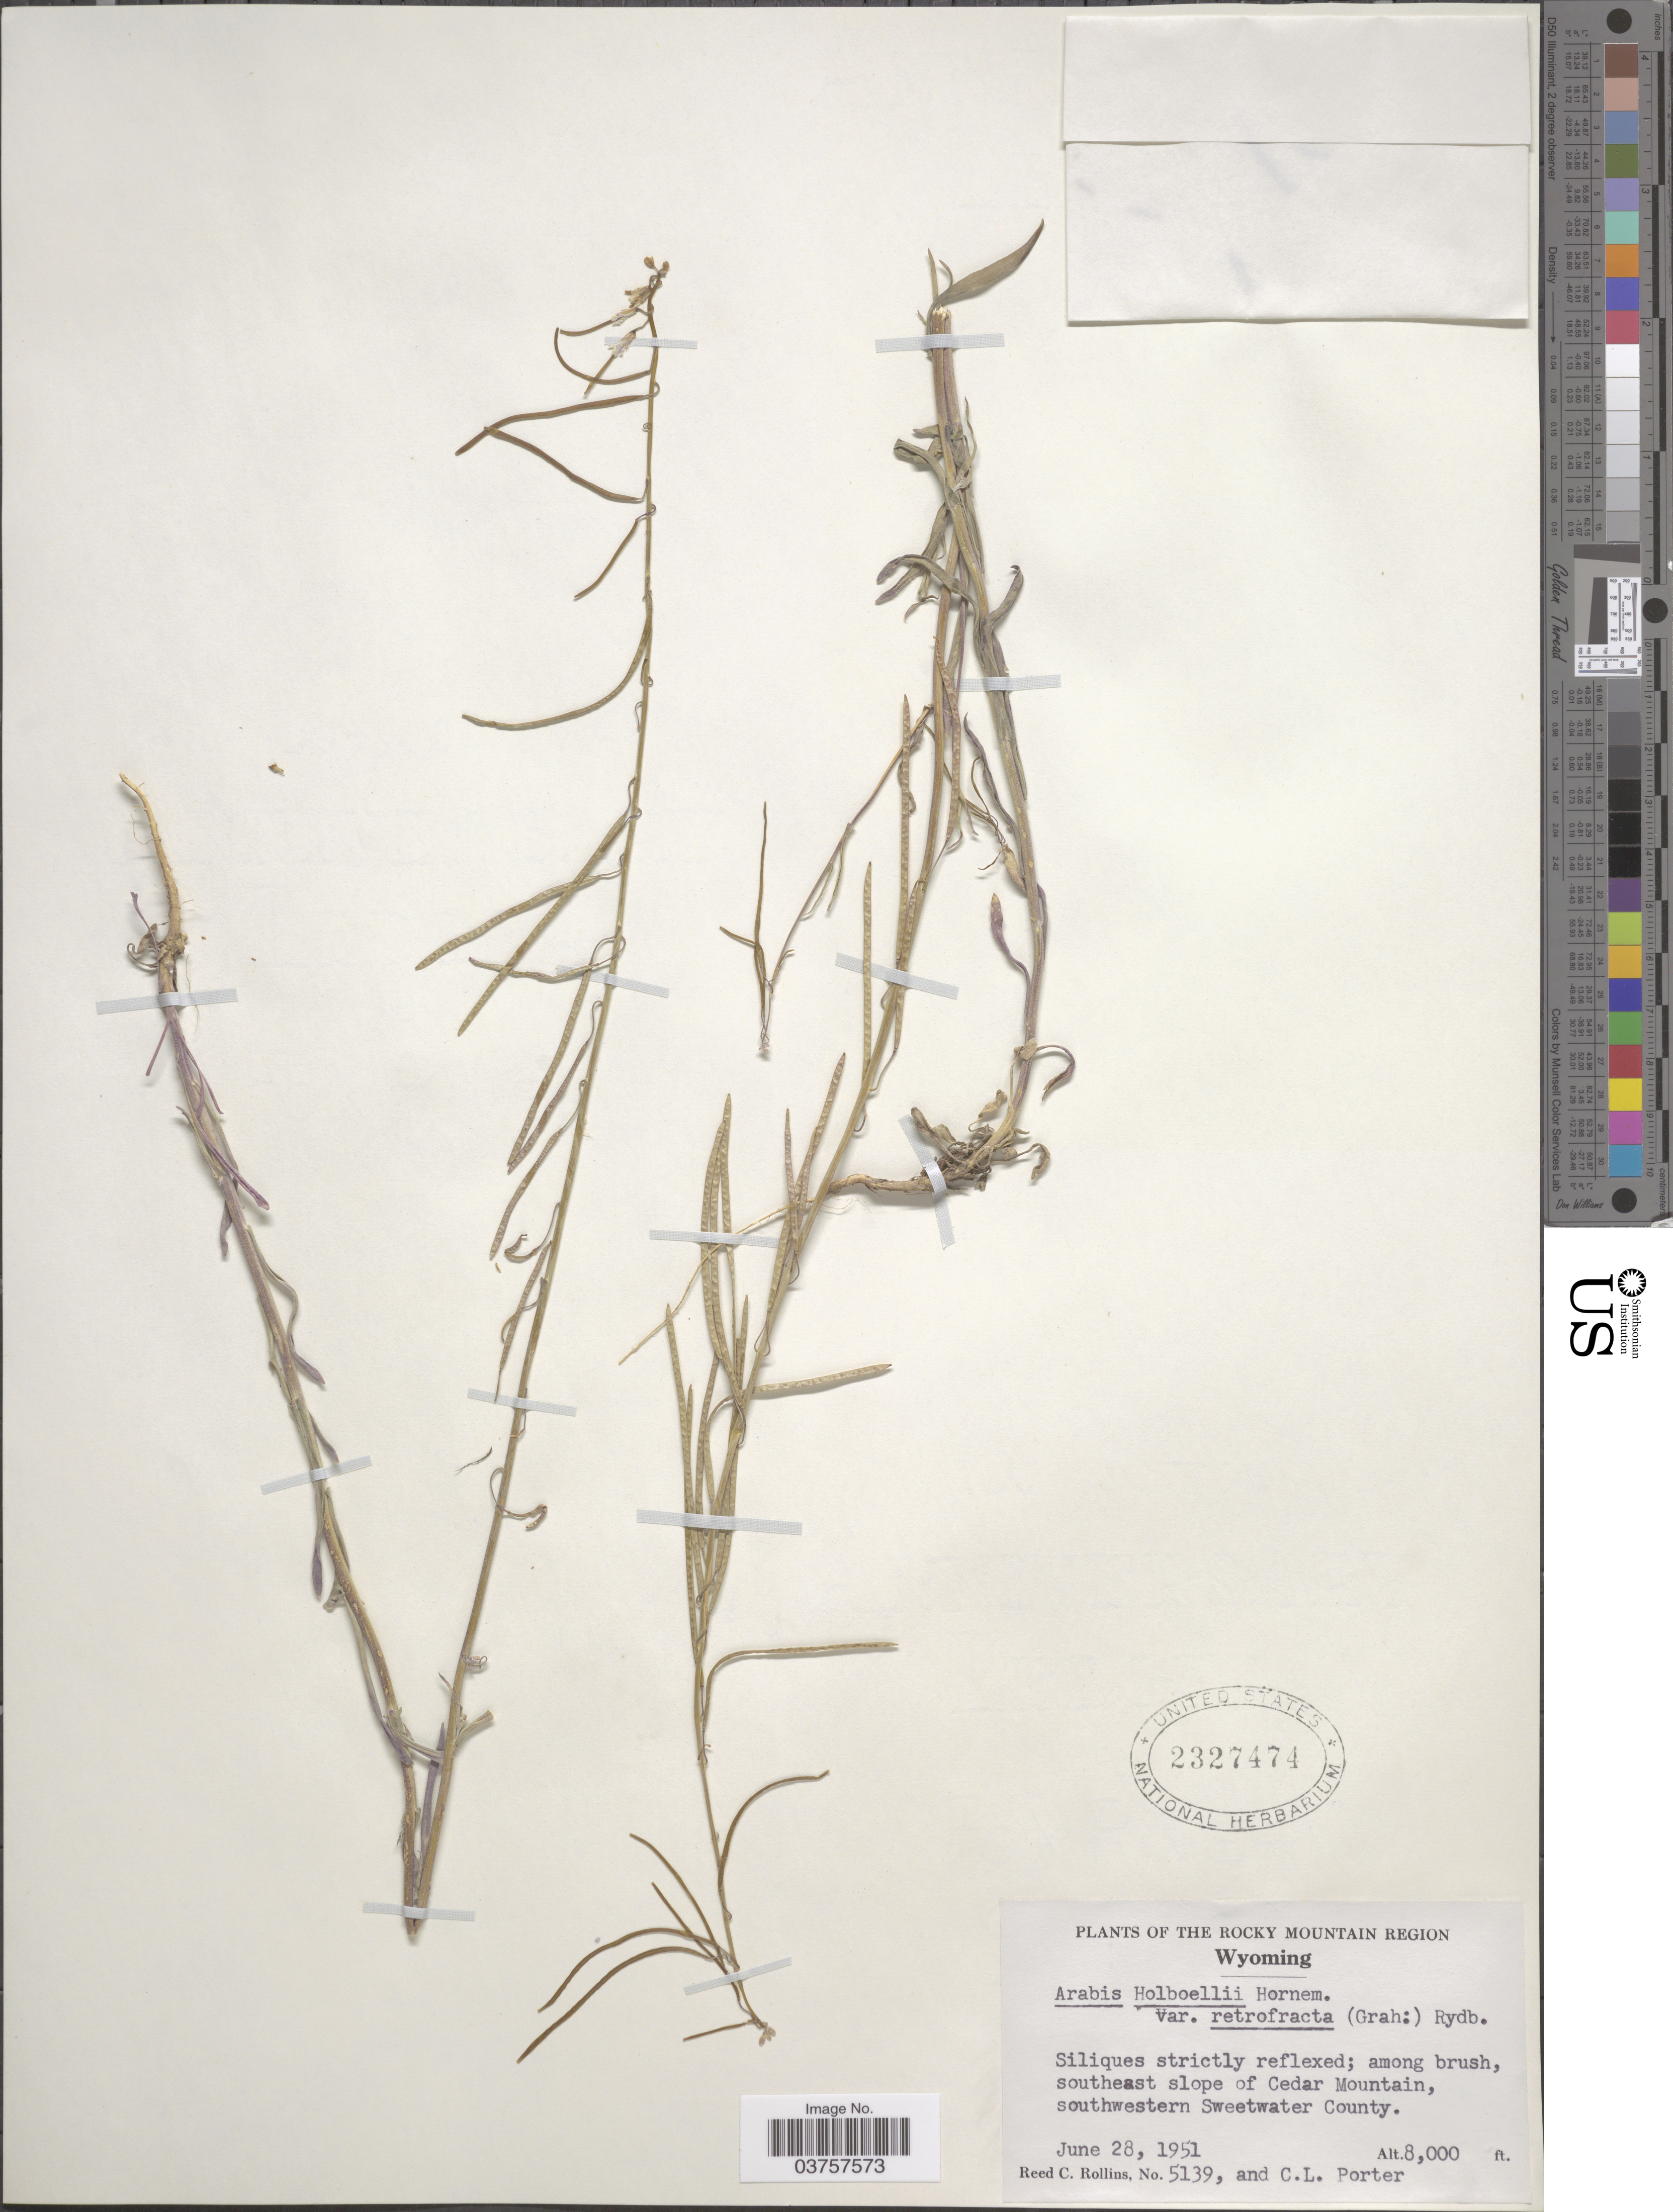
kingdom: Plantae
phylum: Tracheophyta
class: Magnoliopsida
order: Brassicales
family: Brassicaceae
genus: Arabis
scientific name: Arabis holboellii var. retrofracta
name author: Rydb.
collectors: R. C. Rollins & C. L. Porter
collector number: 5139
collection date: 1951-06-28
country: United States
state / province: Wyoming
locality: The Rocky Mountain Region. Southeast slope of Cedar Mountain, southwestern Sweetwater County.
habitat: among brush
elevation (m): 2438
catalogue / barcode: US 2327474